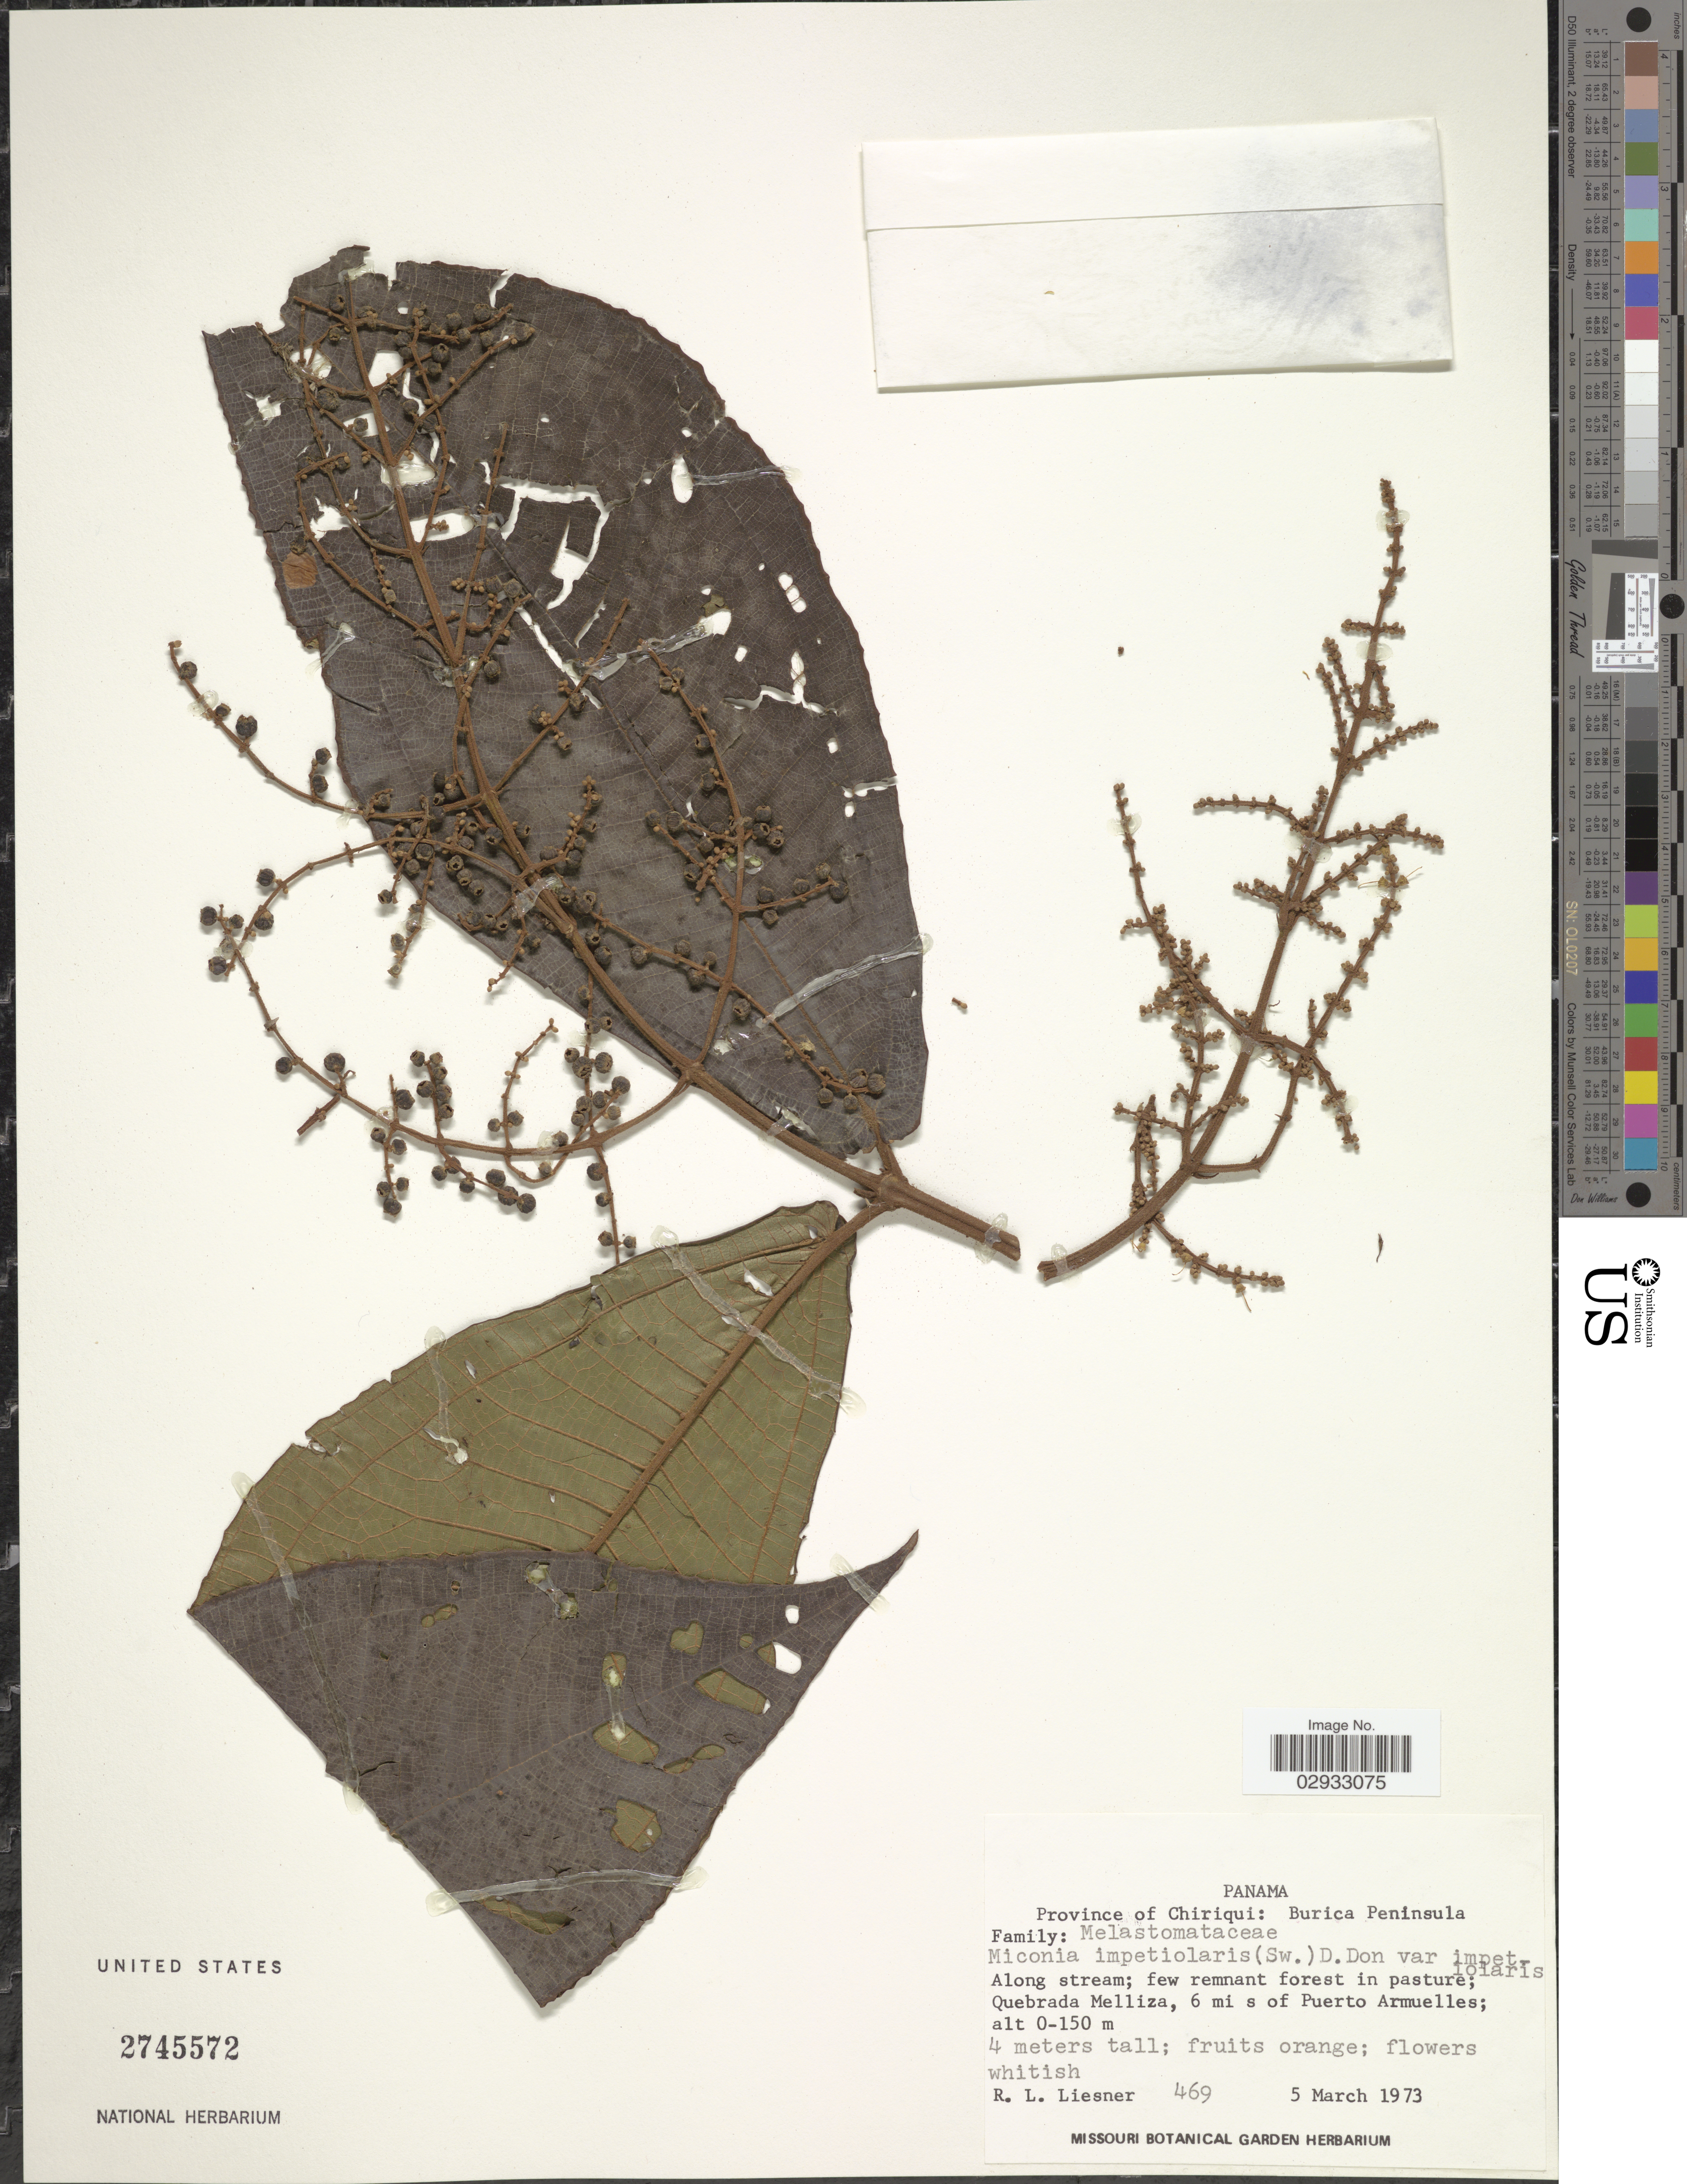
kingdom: Plantae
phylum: Tracheophyta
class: Magnoliopsida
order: Myrtales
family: Melastomataceae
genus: Miconia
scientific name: Miconia impetiolaris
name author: (Sw.) D. Don ex DC.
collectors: R. L. Liesner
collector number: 469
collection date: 1973-03-05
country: Panama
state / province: Chiriqui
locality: Province of Chiriqui: Burica Peninsula. Along stream; few remnant forest in pasture; Quebrada Melliza, 6 mi s of Puerto Armuelles.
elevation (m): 0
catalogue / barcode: US 2745572